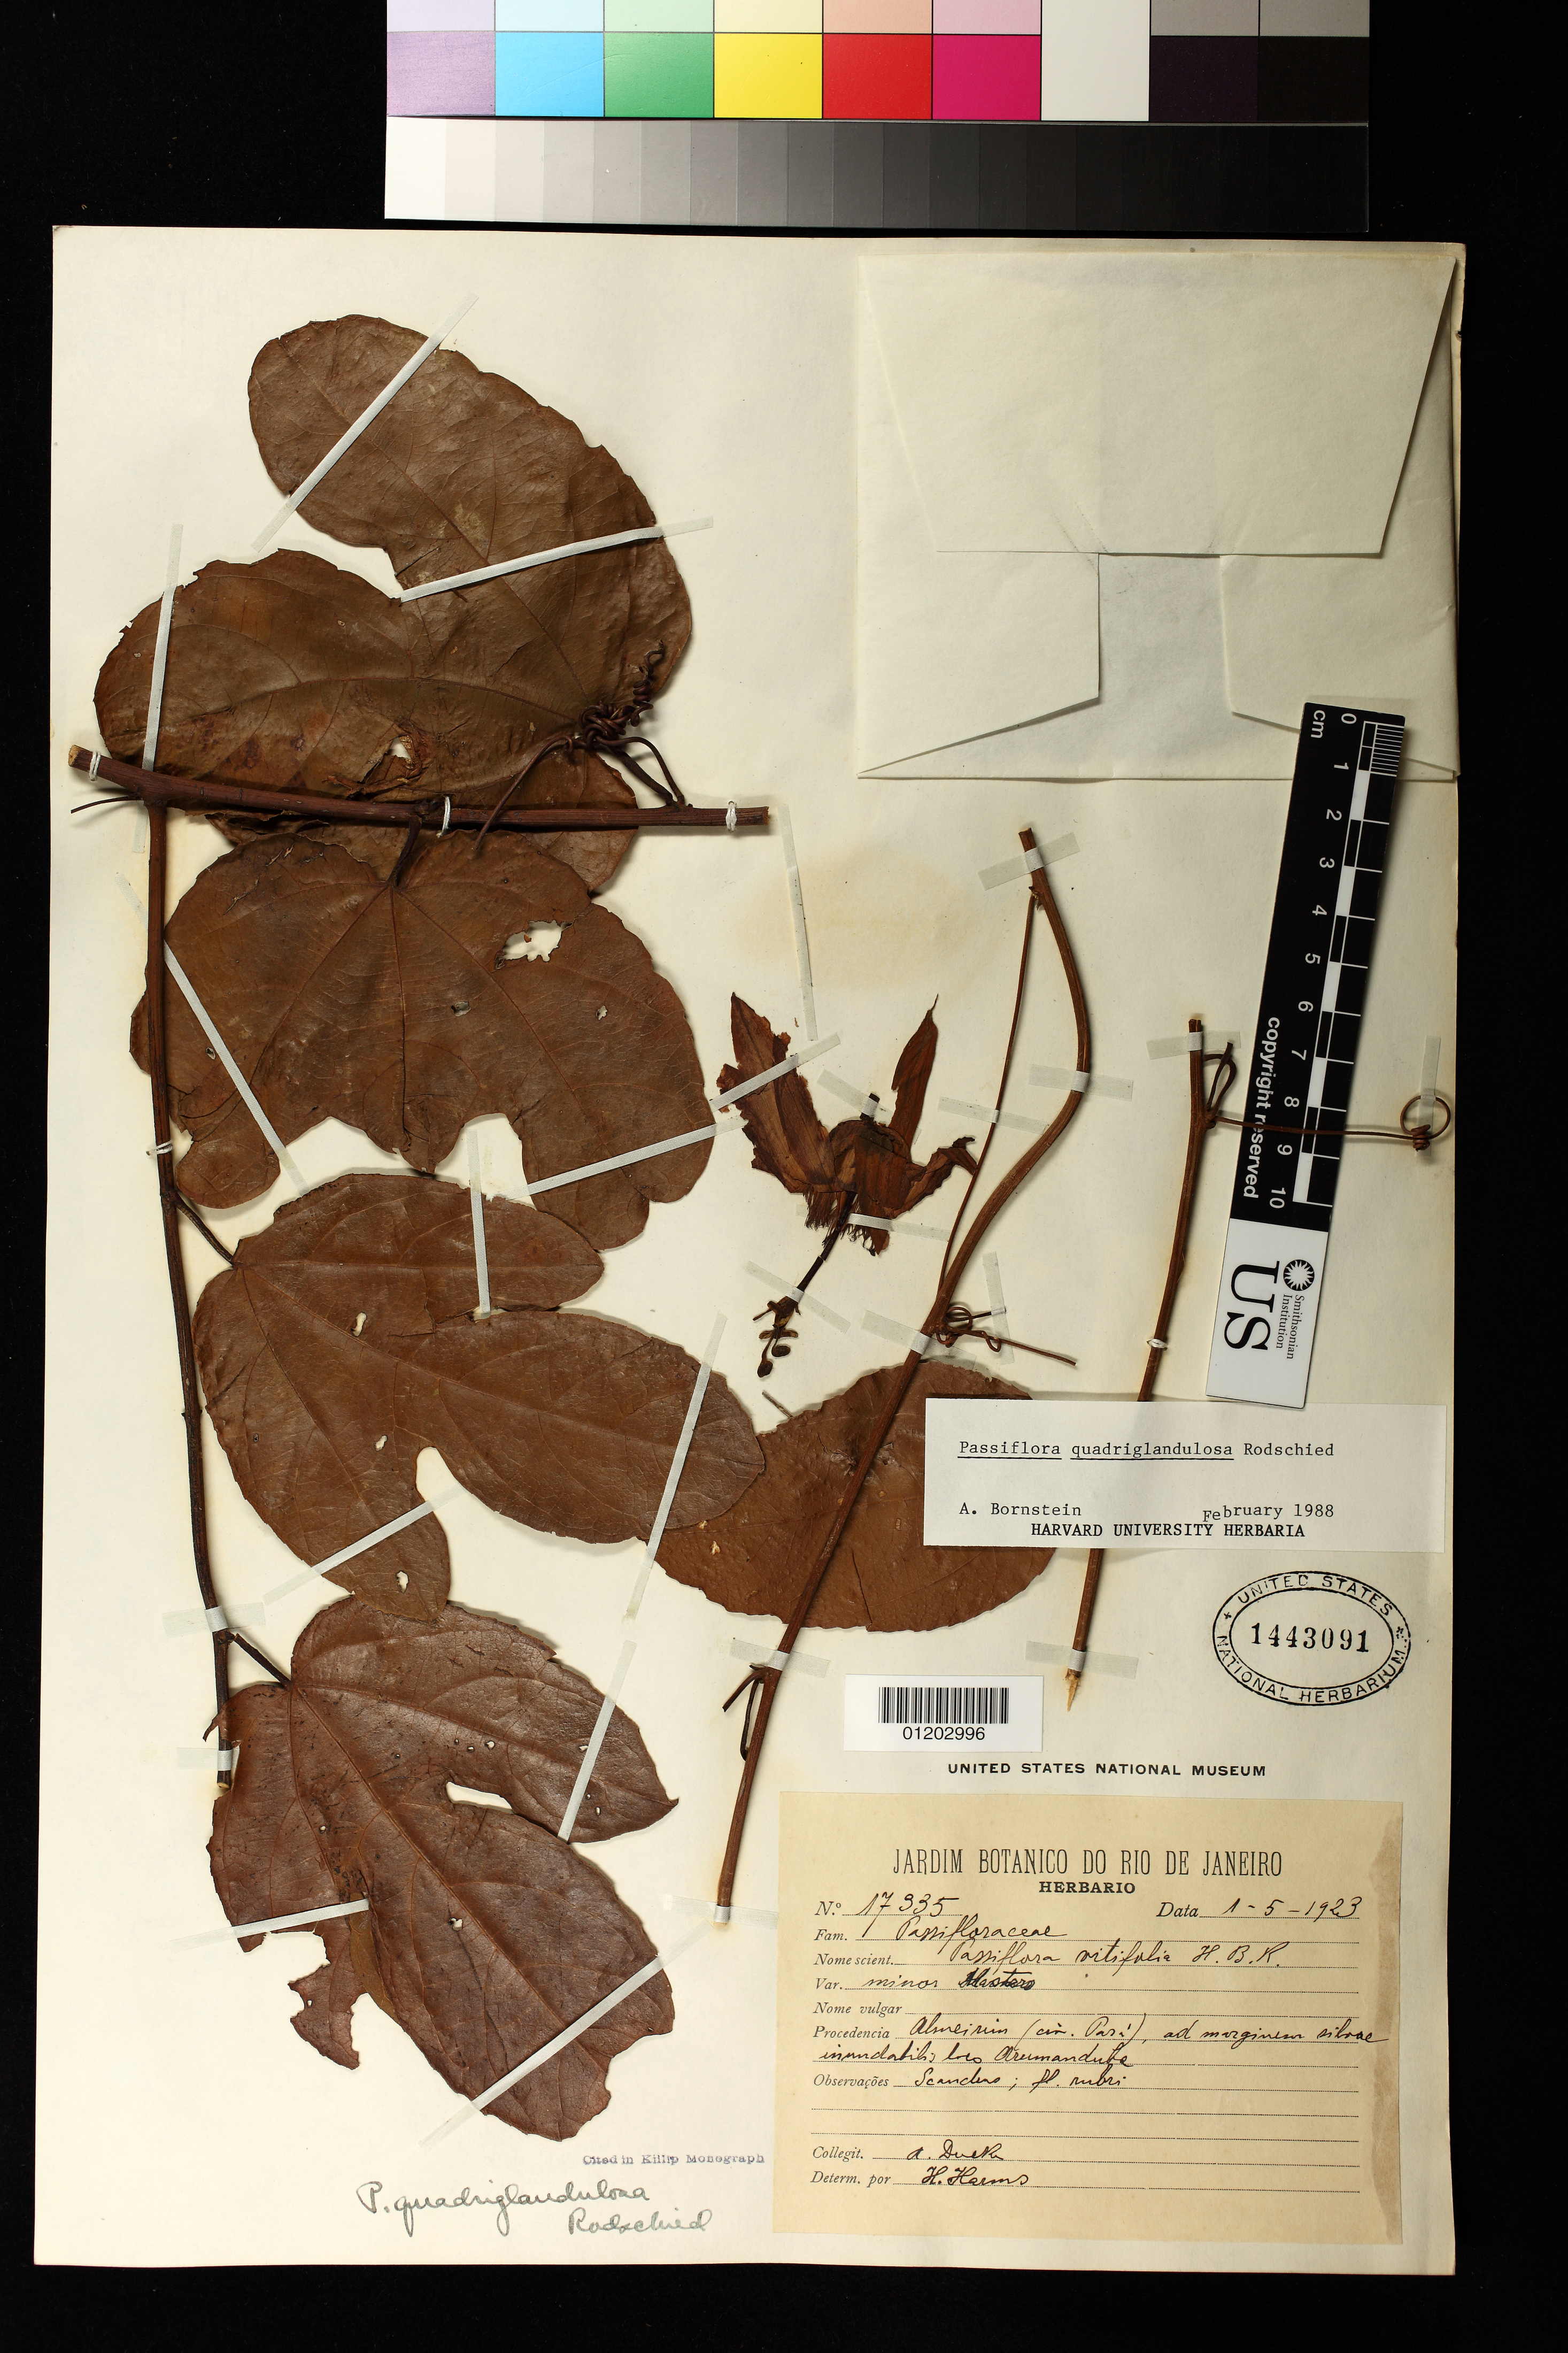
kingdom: Plantae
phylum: Tracheophyta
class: Magnoliopsida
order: Malpighiales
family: Passifloraceae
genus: Passiflora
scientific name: Passiflora quadriglandulosa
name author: Rodschied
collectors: A. Ducke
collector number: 17335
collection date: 1923-01-05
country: Brazil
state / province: Pará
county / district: Almeirim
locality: Arumanduba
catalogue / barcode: US 1443091